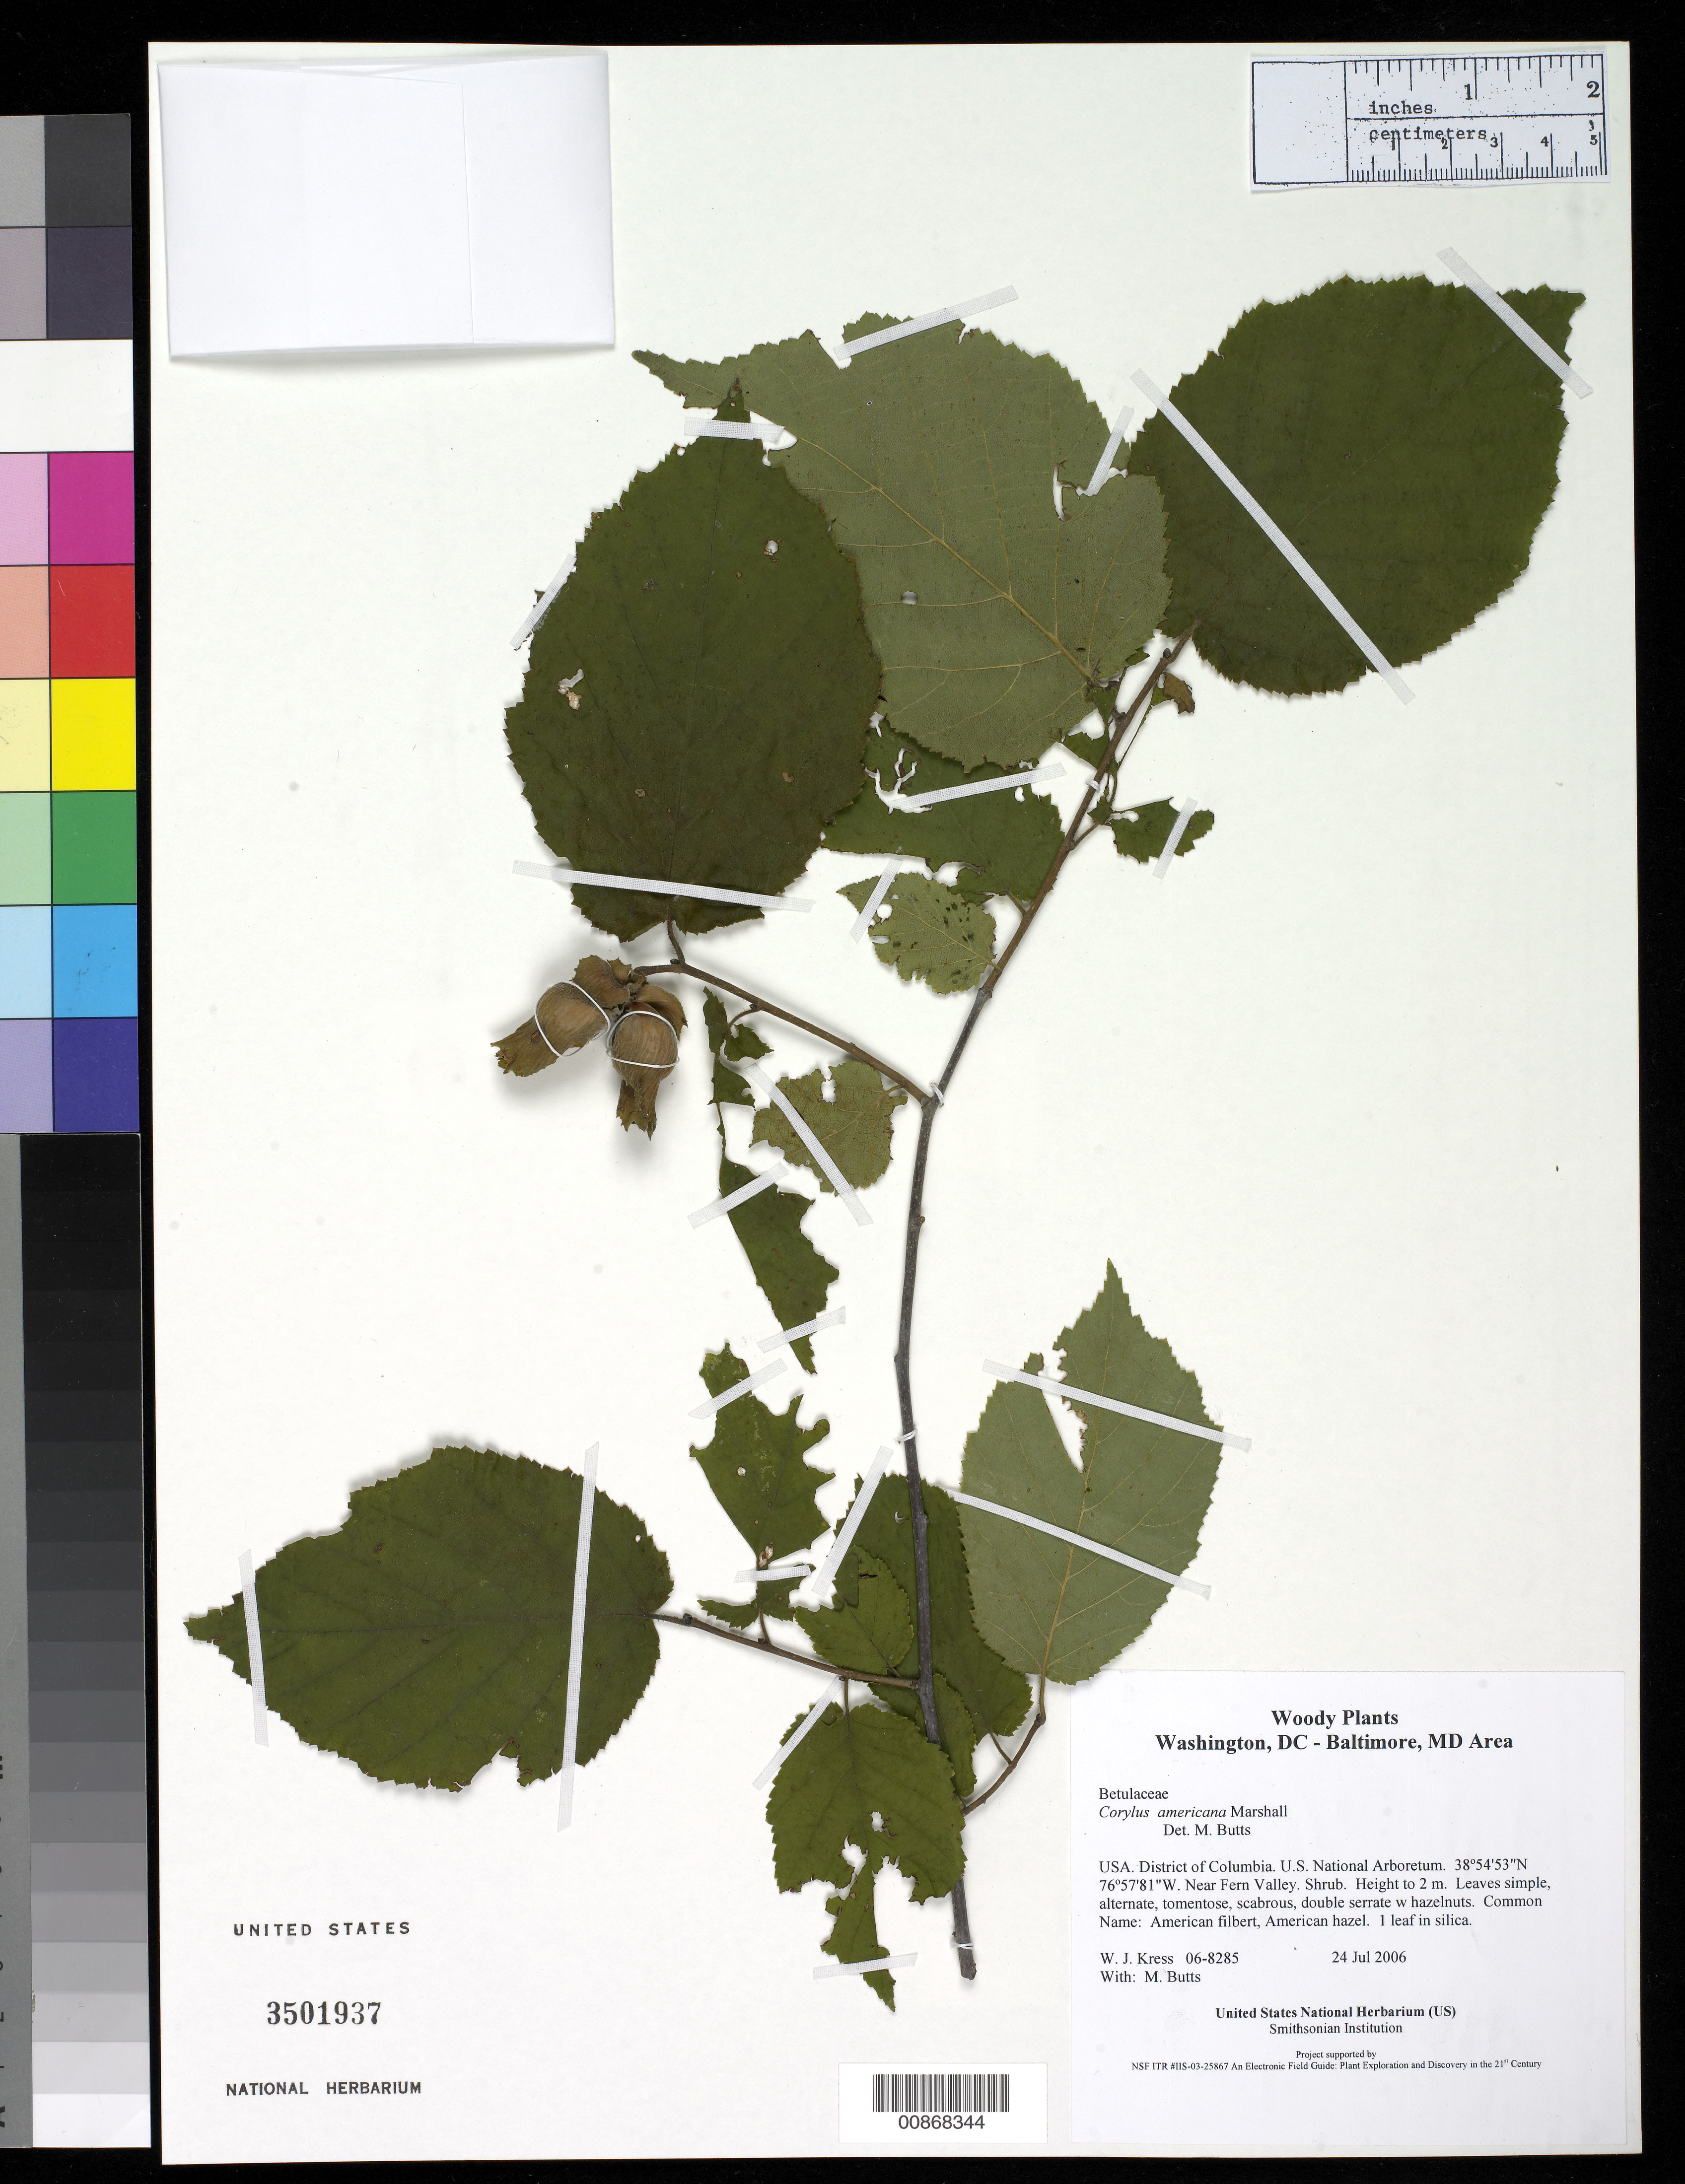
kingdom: Plantae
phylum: Tracheophyta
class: Magnoliopsida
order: Fagales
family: Betulaceae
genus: Corylus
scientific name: Corylus americana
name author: Walter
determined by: Butts, M. B.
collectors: W. J. Kress & M. B. Butts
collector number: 06-8285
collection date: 2006-07-24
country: United States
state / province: District of Columbia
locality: U.S. National Arboretum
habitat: Near Fern Valley.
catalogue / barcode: US 3501937